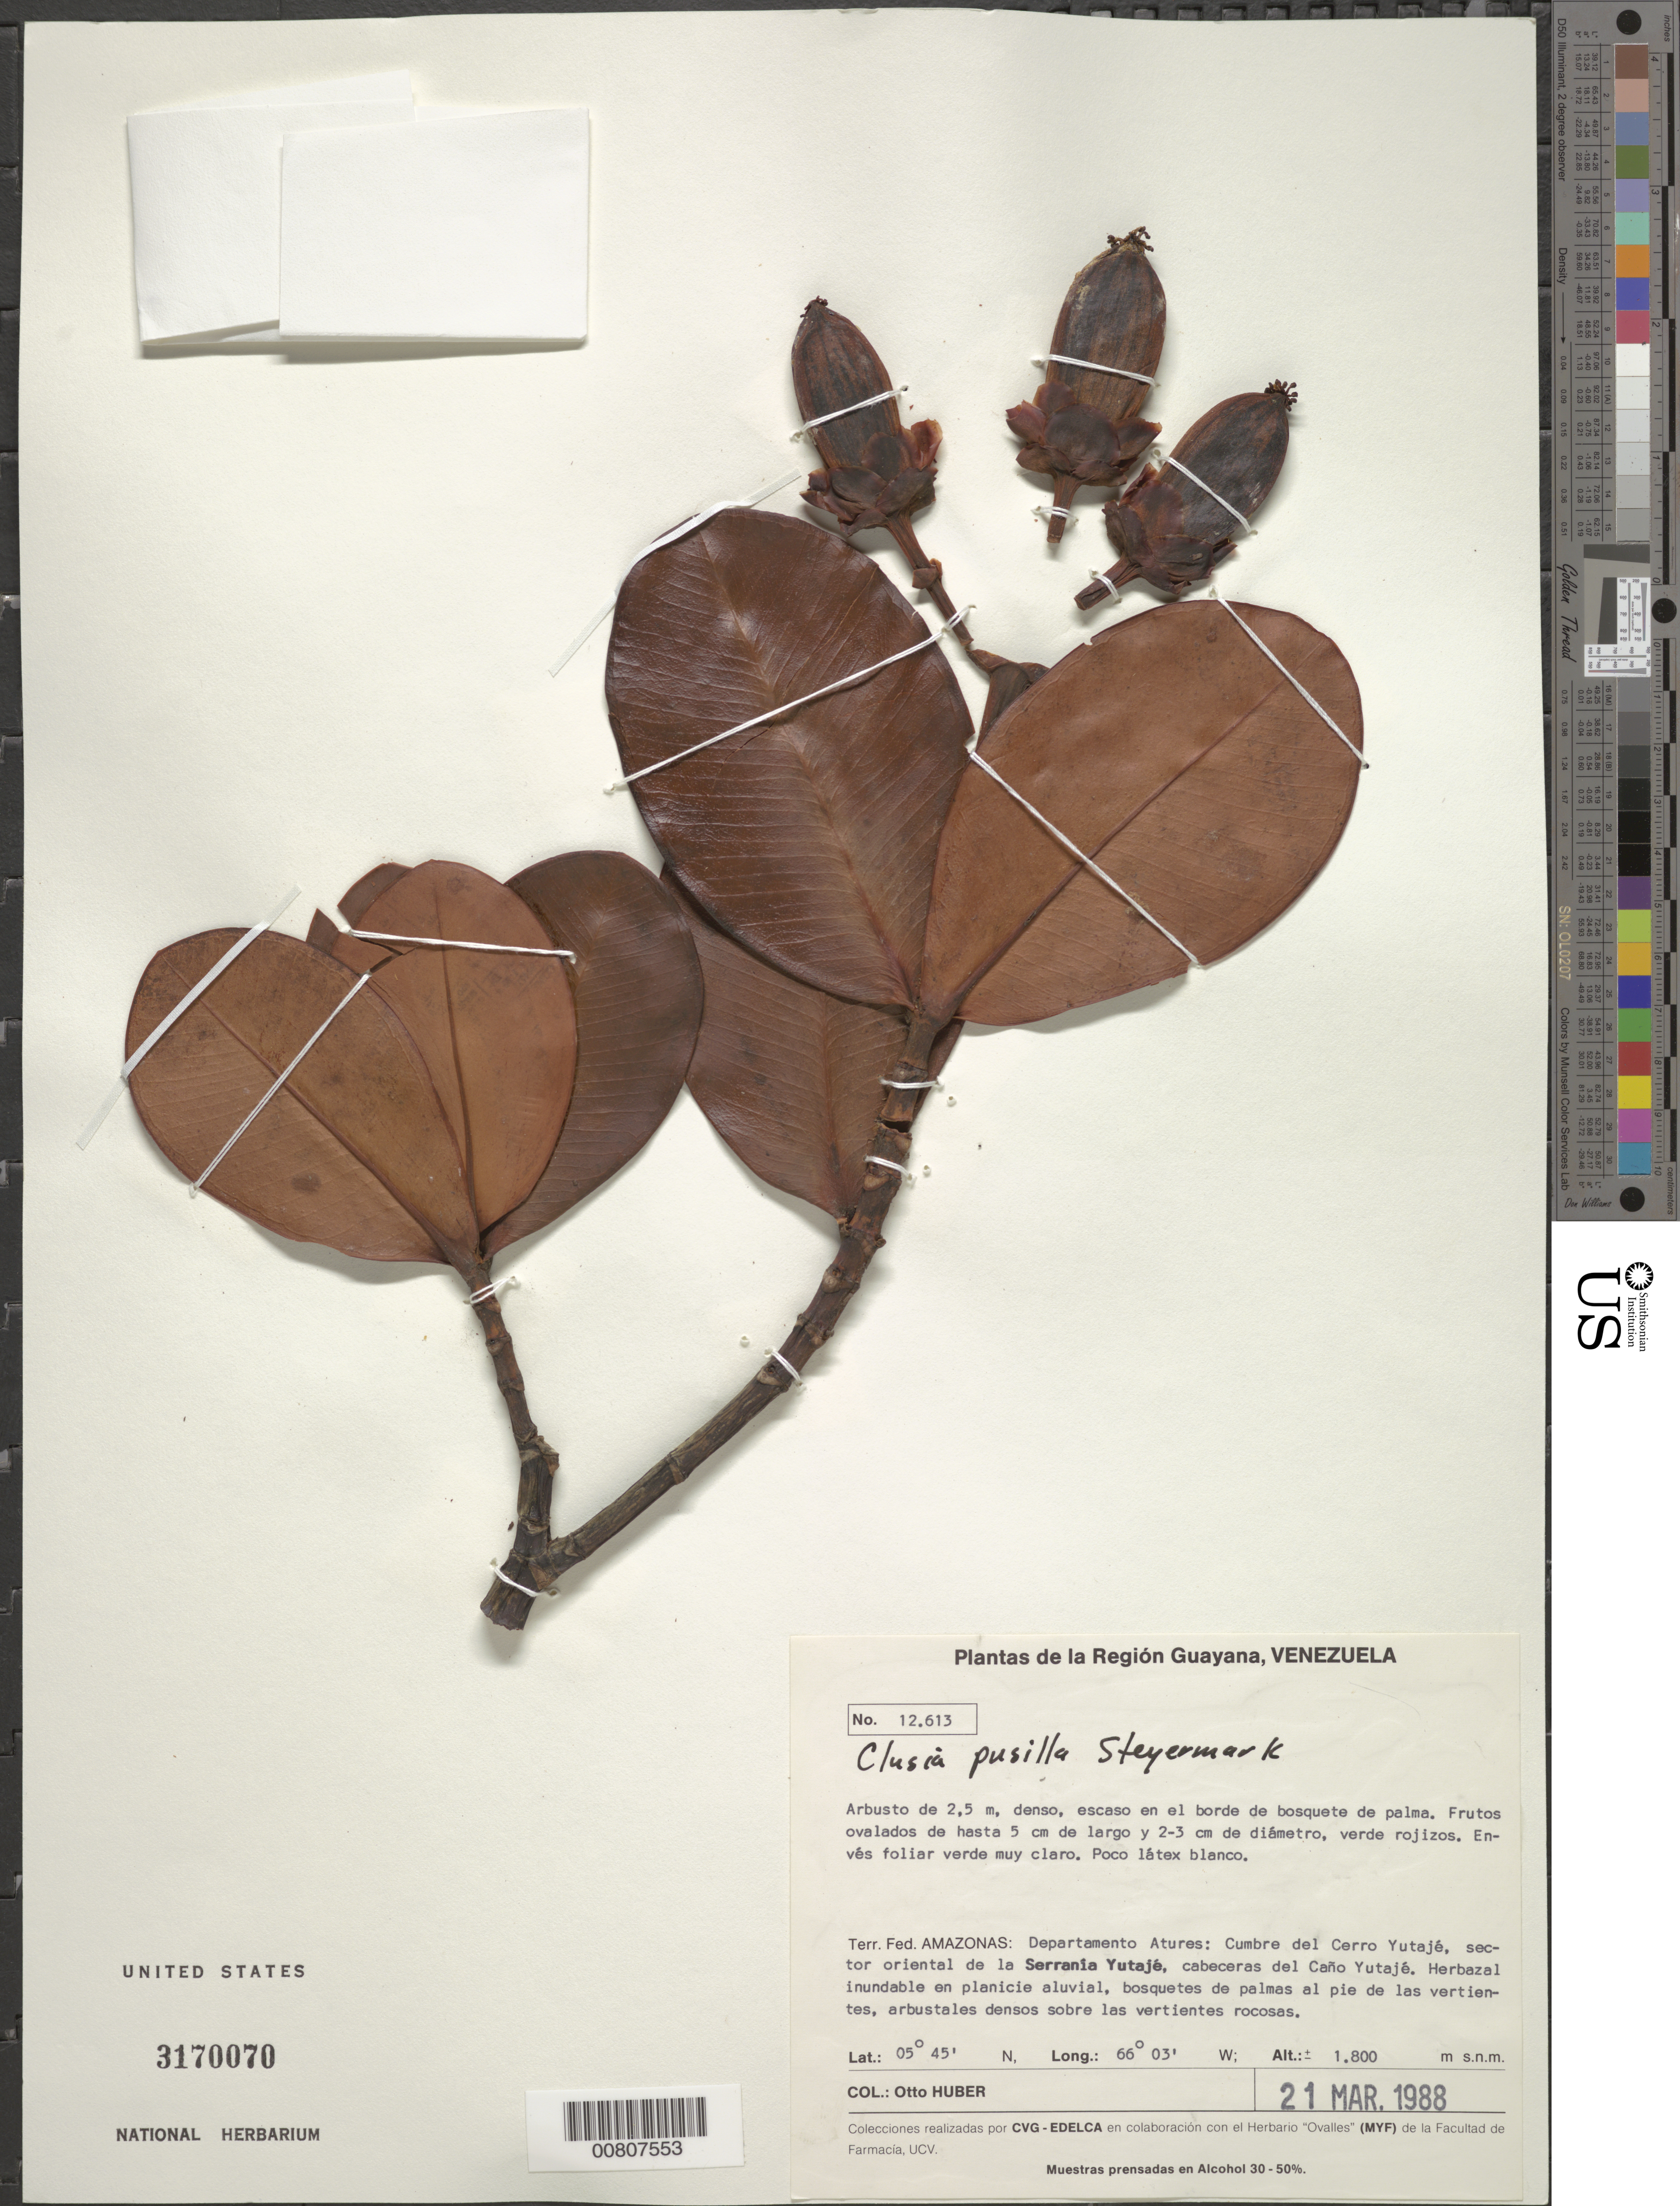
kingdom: Plantae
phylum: Tracheophyta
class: Magnoliopsida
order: Malpighiales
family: Clusiaceae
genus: Clusia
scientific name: Clusia pusilla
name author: Steyerm.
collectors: O. Huber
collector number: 12613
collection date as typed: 21-Mar-88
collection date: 1988-03-21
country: Venezuela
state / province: Amazonas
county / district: Atures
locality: Cerro Yutajé, cumbre, sector oriental de la Serrania Yutajé, cabeceras del Caño Yutajé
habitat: Borde bosque palma.Herbazal inundable en planicie aluvial, bosquetes de palmas al pié de las vertientes, abustales densos sobre las vertientes rocosas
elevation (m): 1800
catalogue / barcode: US 3170070